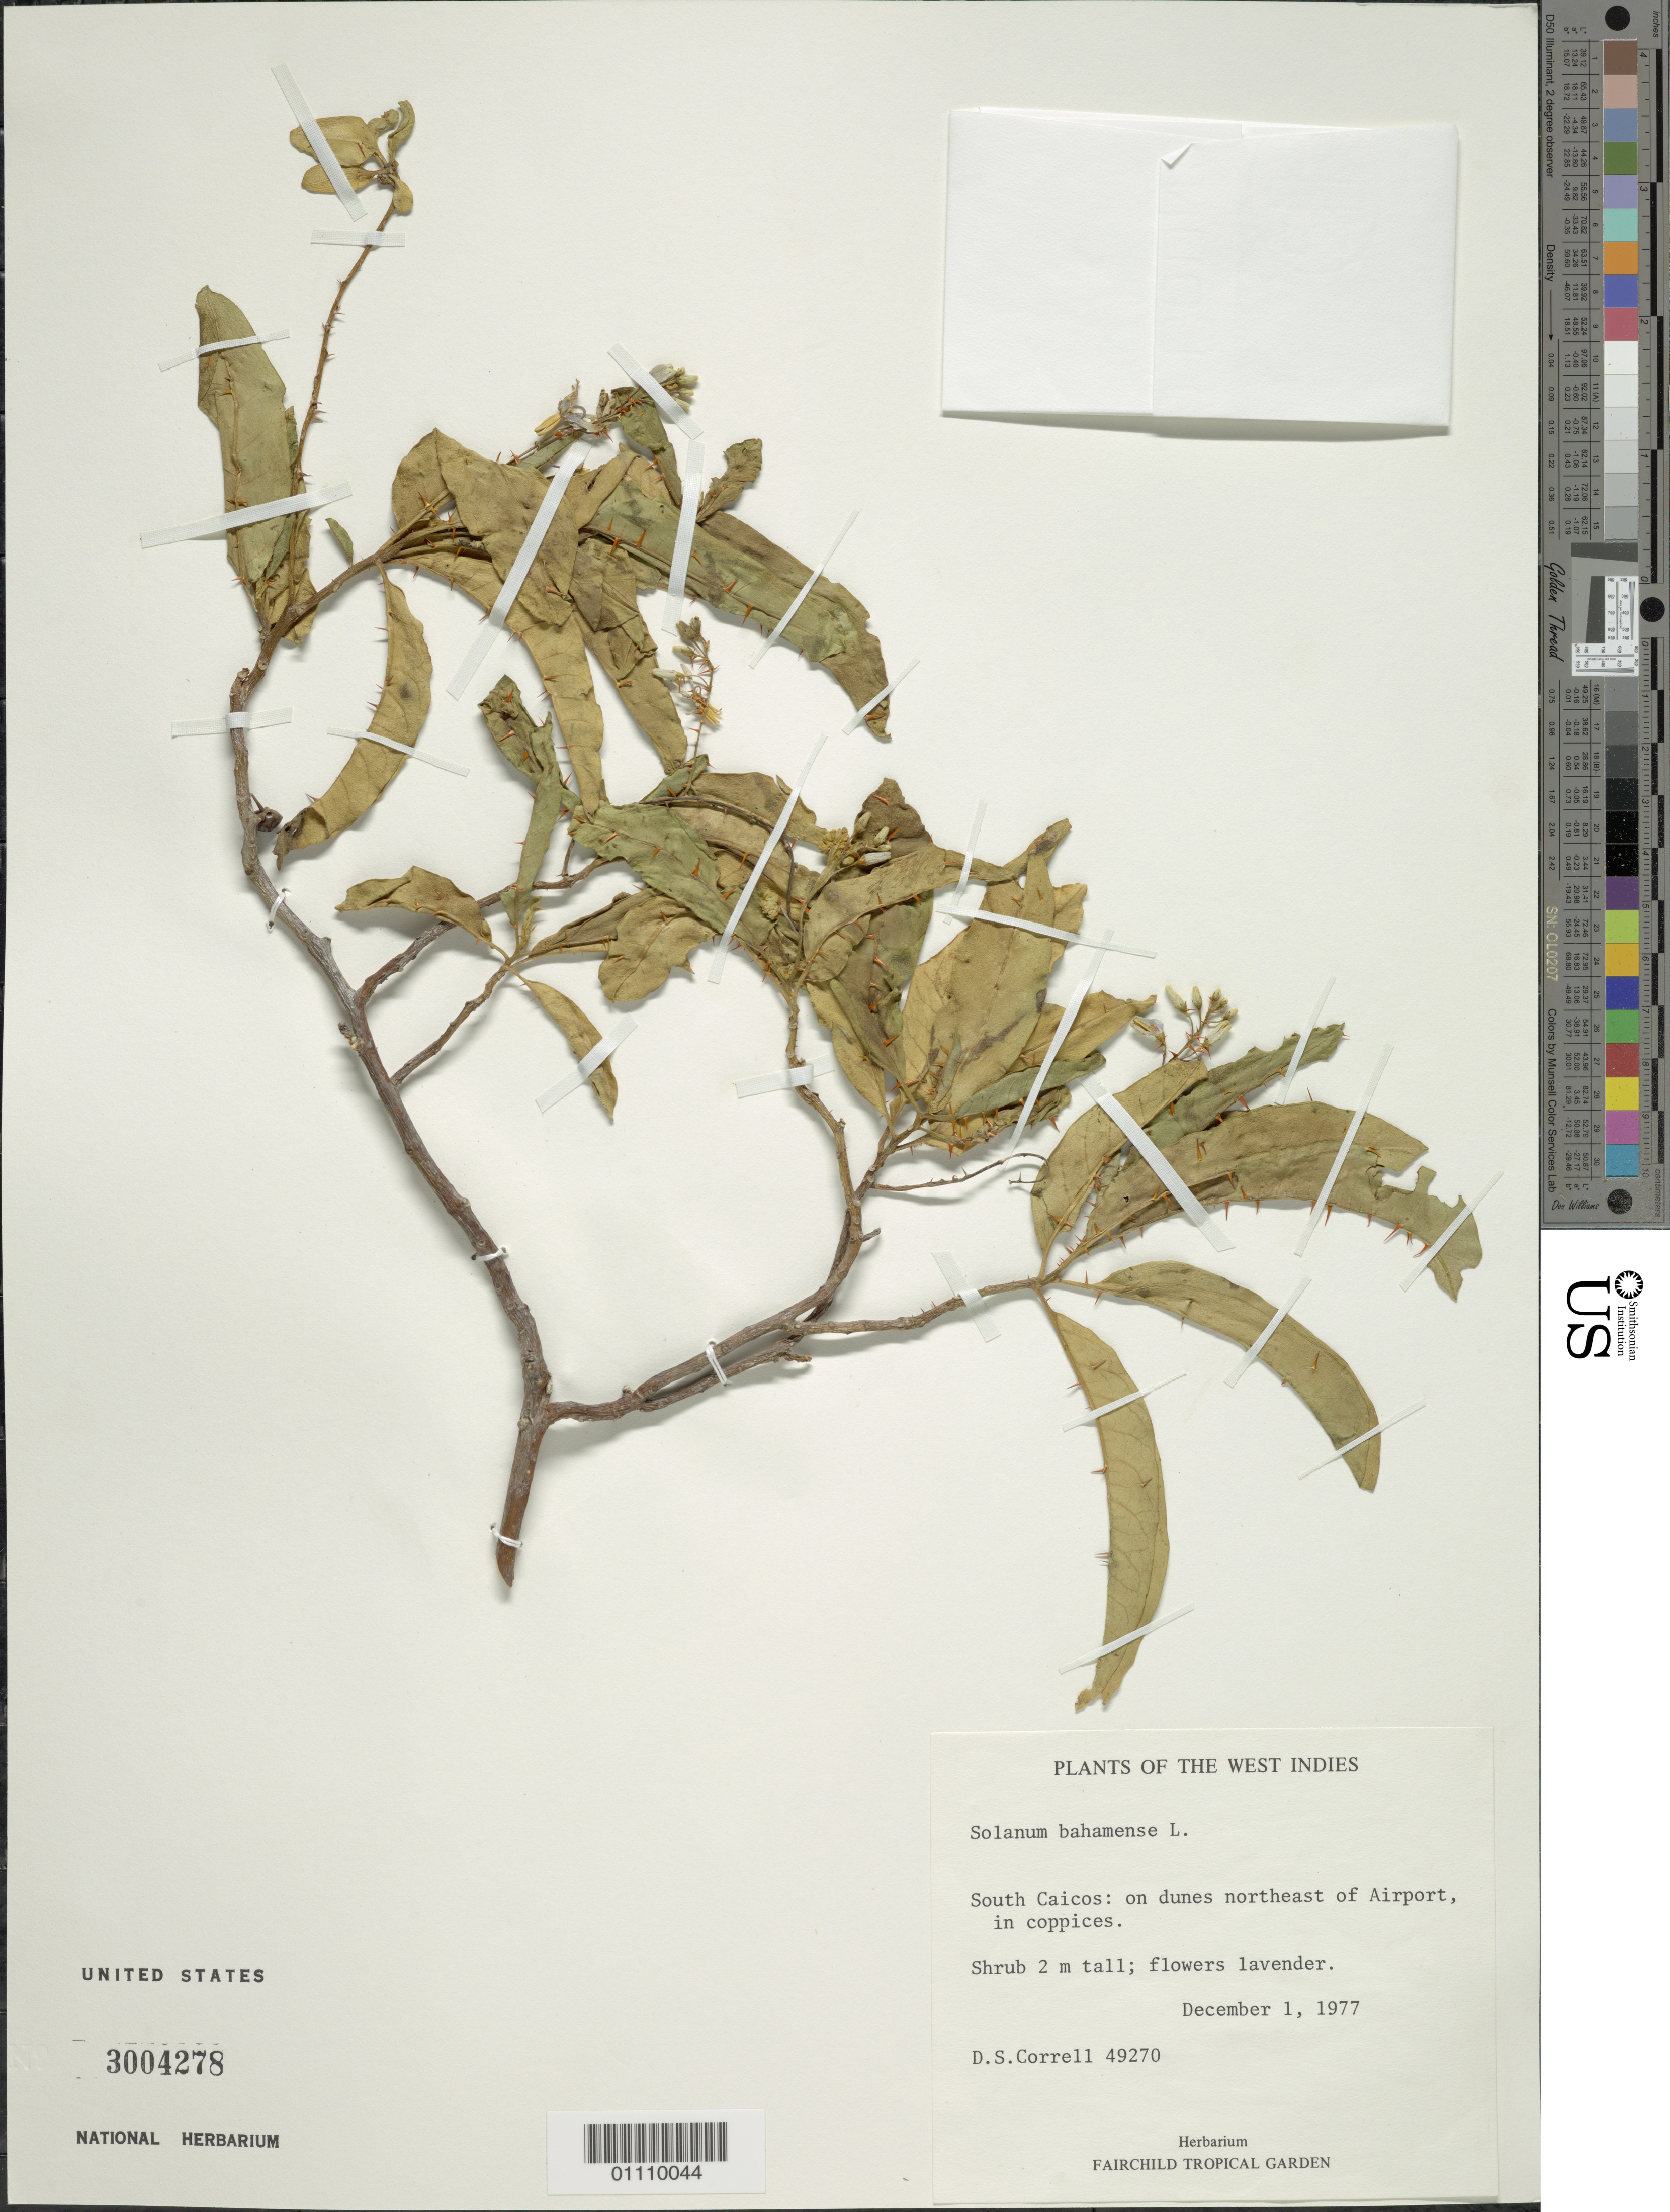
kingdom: Plantae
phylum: Tracheophyta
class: Magnoliopsida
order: Solanales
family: Solanaceae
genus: Solanum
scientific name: Solanum bahamense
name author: L.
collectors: D. S. Correll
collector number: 49270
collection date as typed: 01 Dec 1977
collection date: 1977-12-01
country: Turks and Caicos Islands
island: South Caicos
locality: NE of airport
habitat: On dunes in coppices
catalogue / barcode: US 3004278